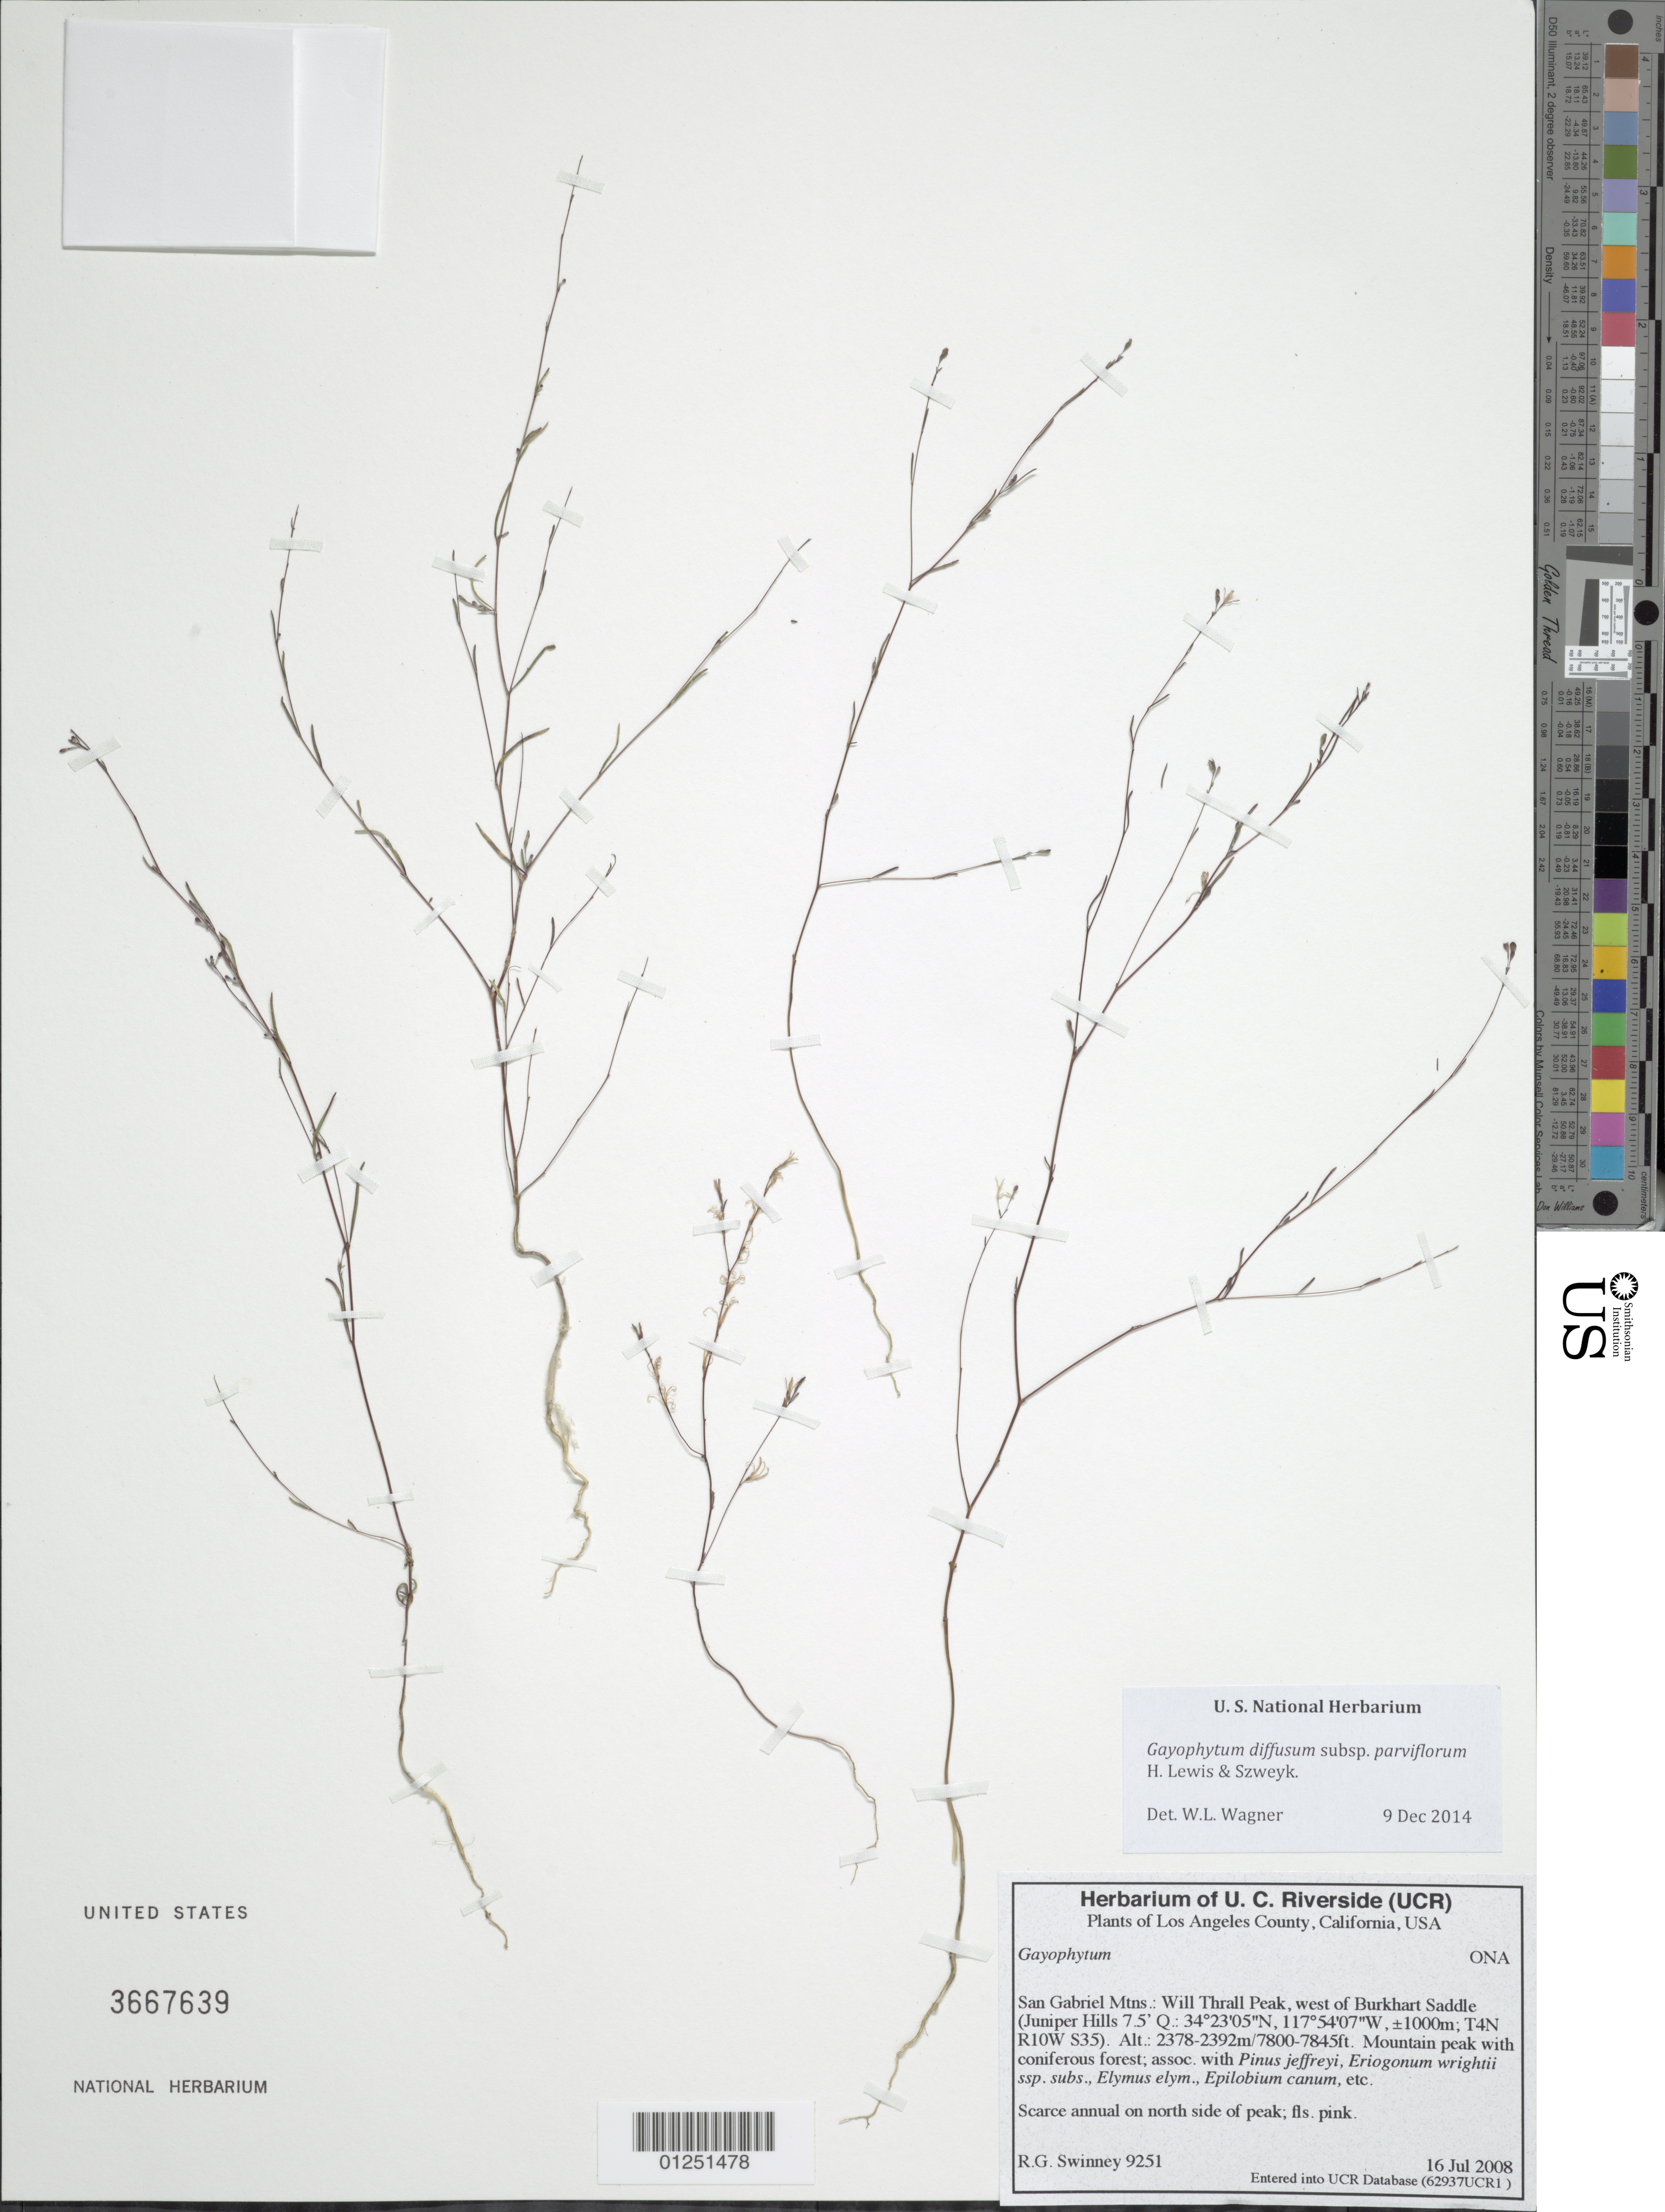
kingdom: Plantae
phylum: Tracheophyta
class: Magnoliopsida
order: Myrtales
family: Onagraceae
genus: Gayophytum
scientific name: Gayophytum diffusum subsp. parviflorum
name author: F. H. Lewis & Szweyk.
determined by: Wagner, W. L., (BOT), Smithsonian Institution - National Museum of Natural History (UNITED STATES)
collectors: R. Swinney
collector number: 9251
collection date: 2008-07-16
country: United States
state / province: California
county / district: Los Angeles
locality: San Gabriel Mtns., Will Thrall Peak, west of Burkhart Saddle (Juniper Hills 7.5' Q), north side of mountain peak.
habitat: Coniferous forest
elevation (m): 2378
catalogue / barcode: US 3667639